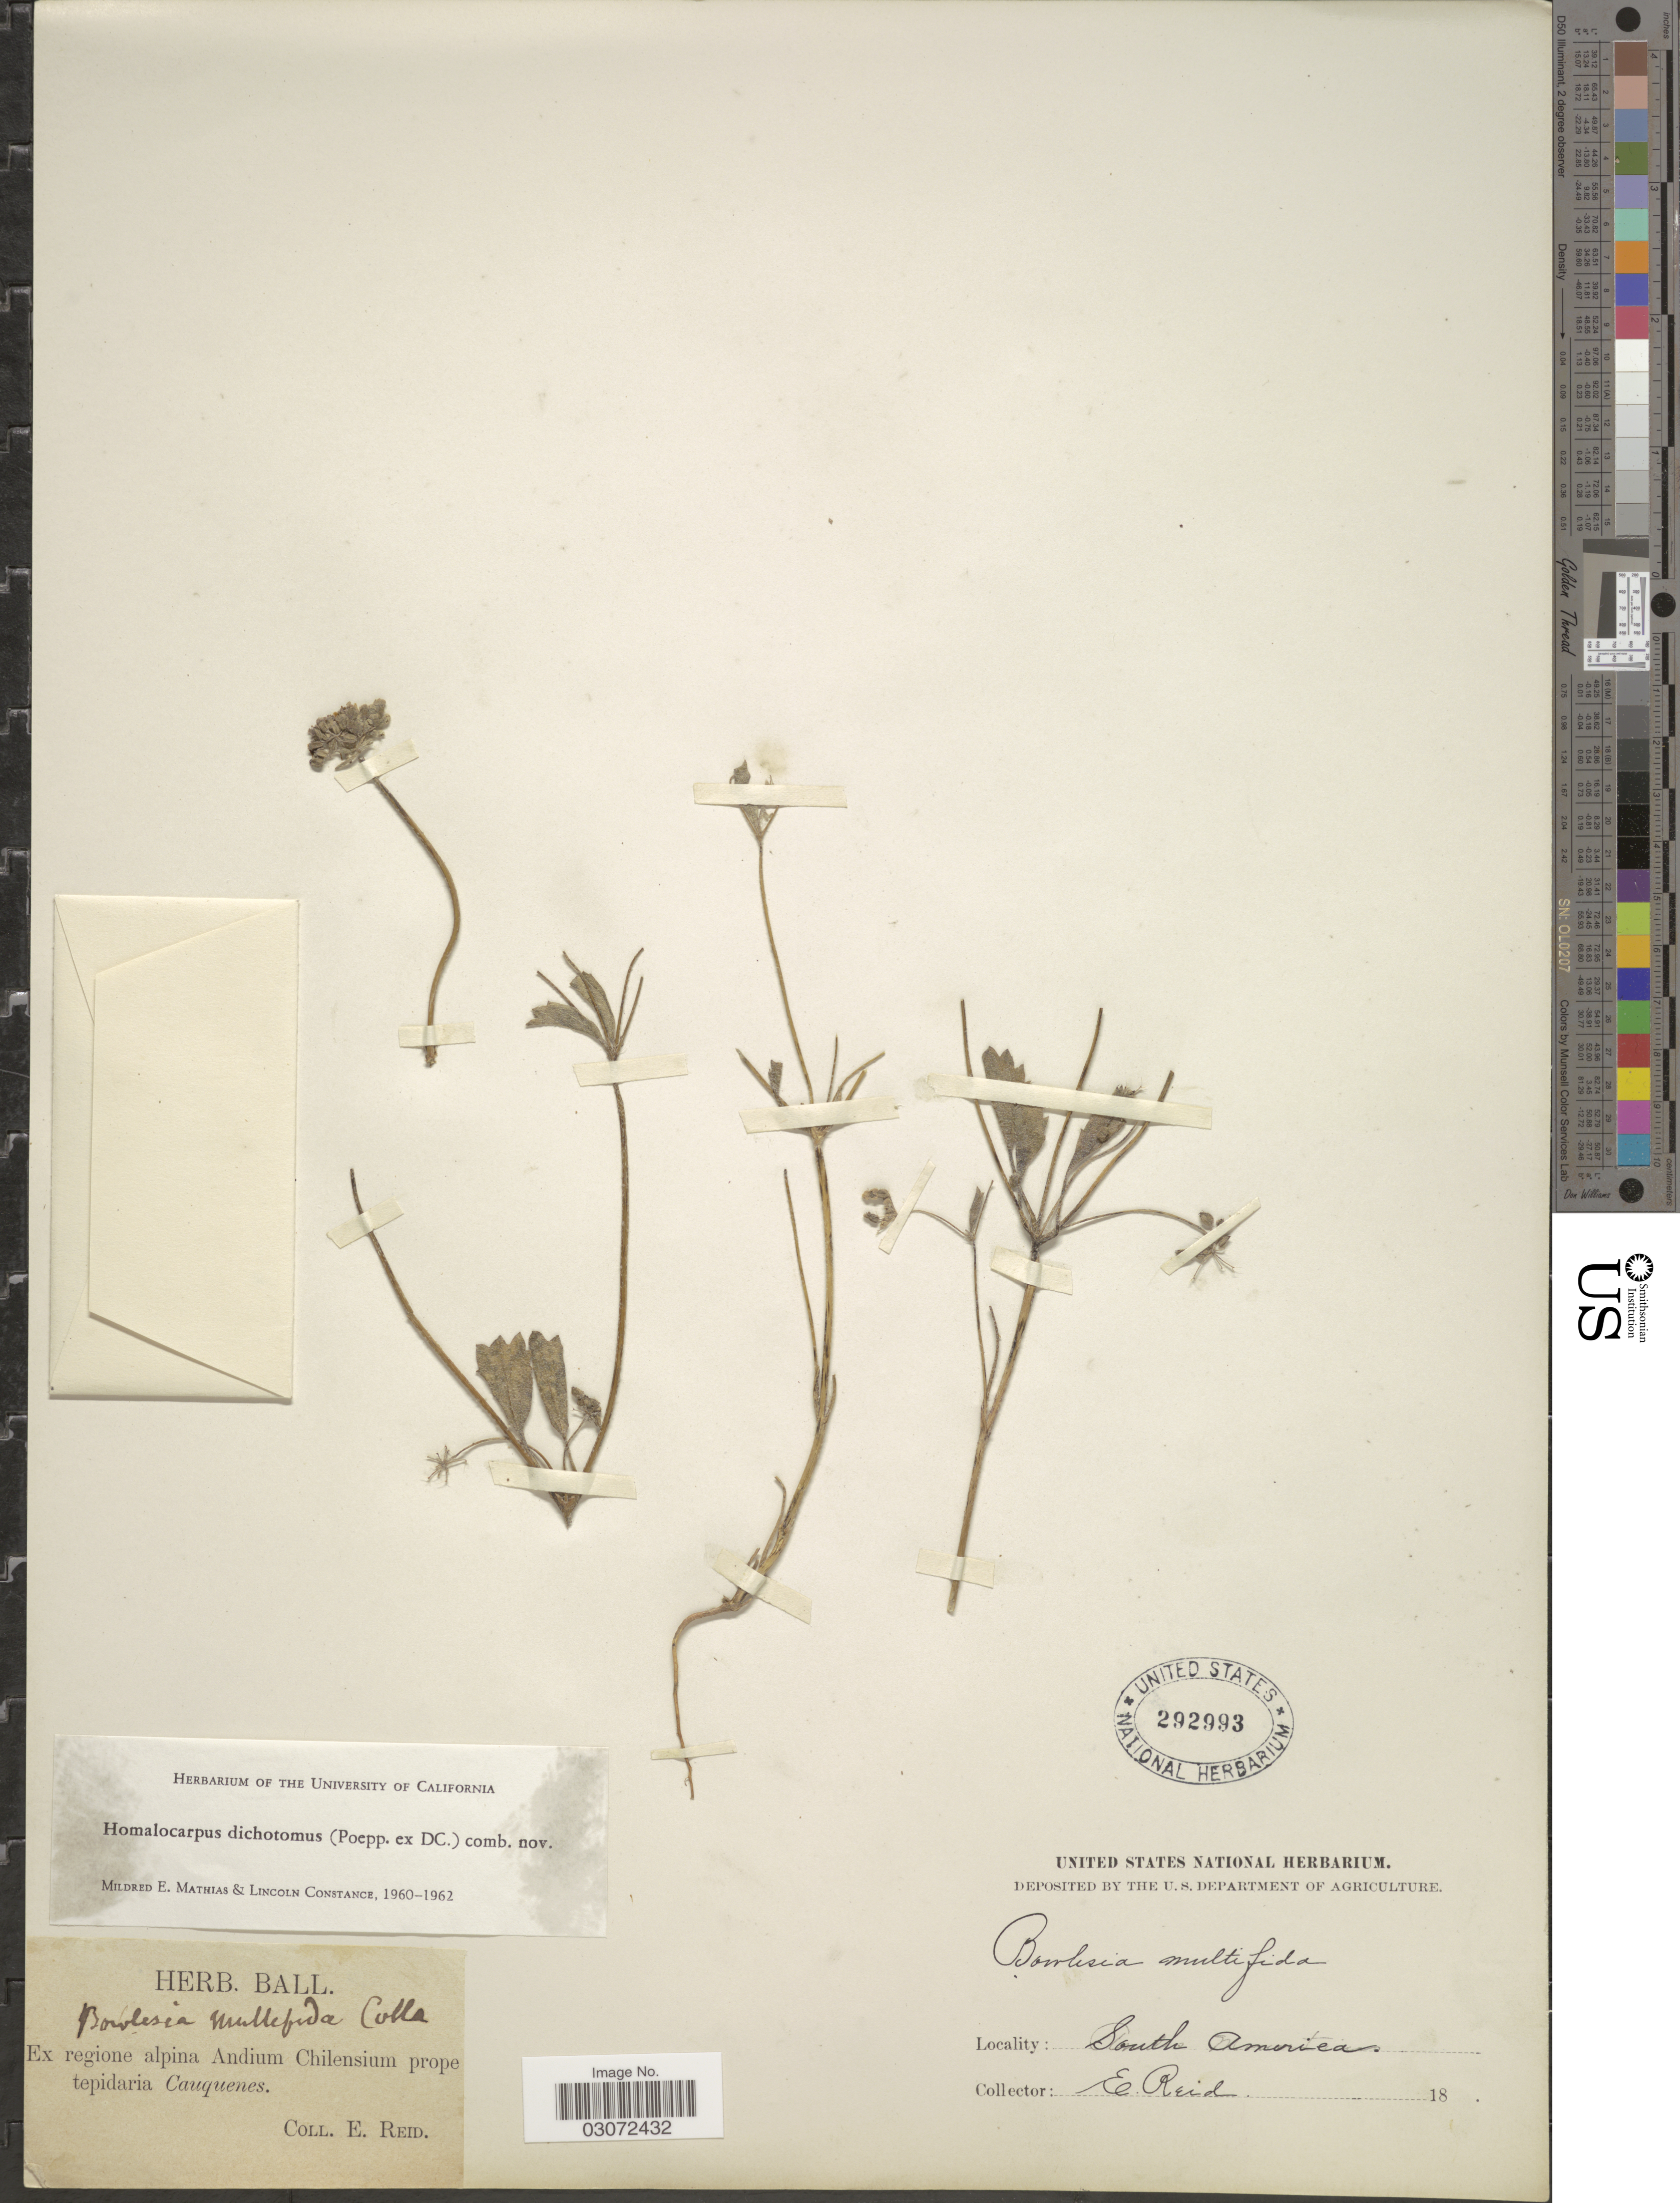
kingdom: Plantae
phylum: Tracheophyta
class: Magnoliopsida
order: Apiales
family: Apiaceae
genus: Homalocarpus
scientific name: Homalocarpus dichotomus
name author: (Poepp. ex DC.) Mathias & Constance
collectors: E. Reid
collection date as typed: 18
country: Chile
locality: Ex regione alpina Andium Chilensium prope tepidaria Cauquenes.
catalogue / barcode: US 292993